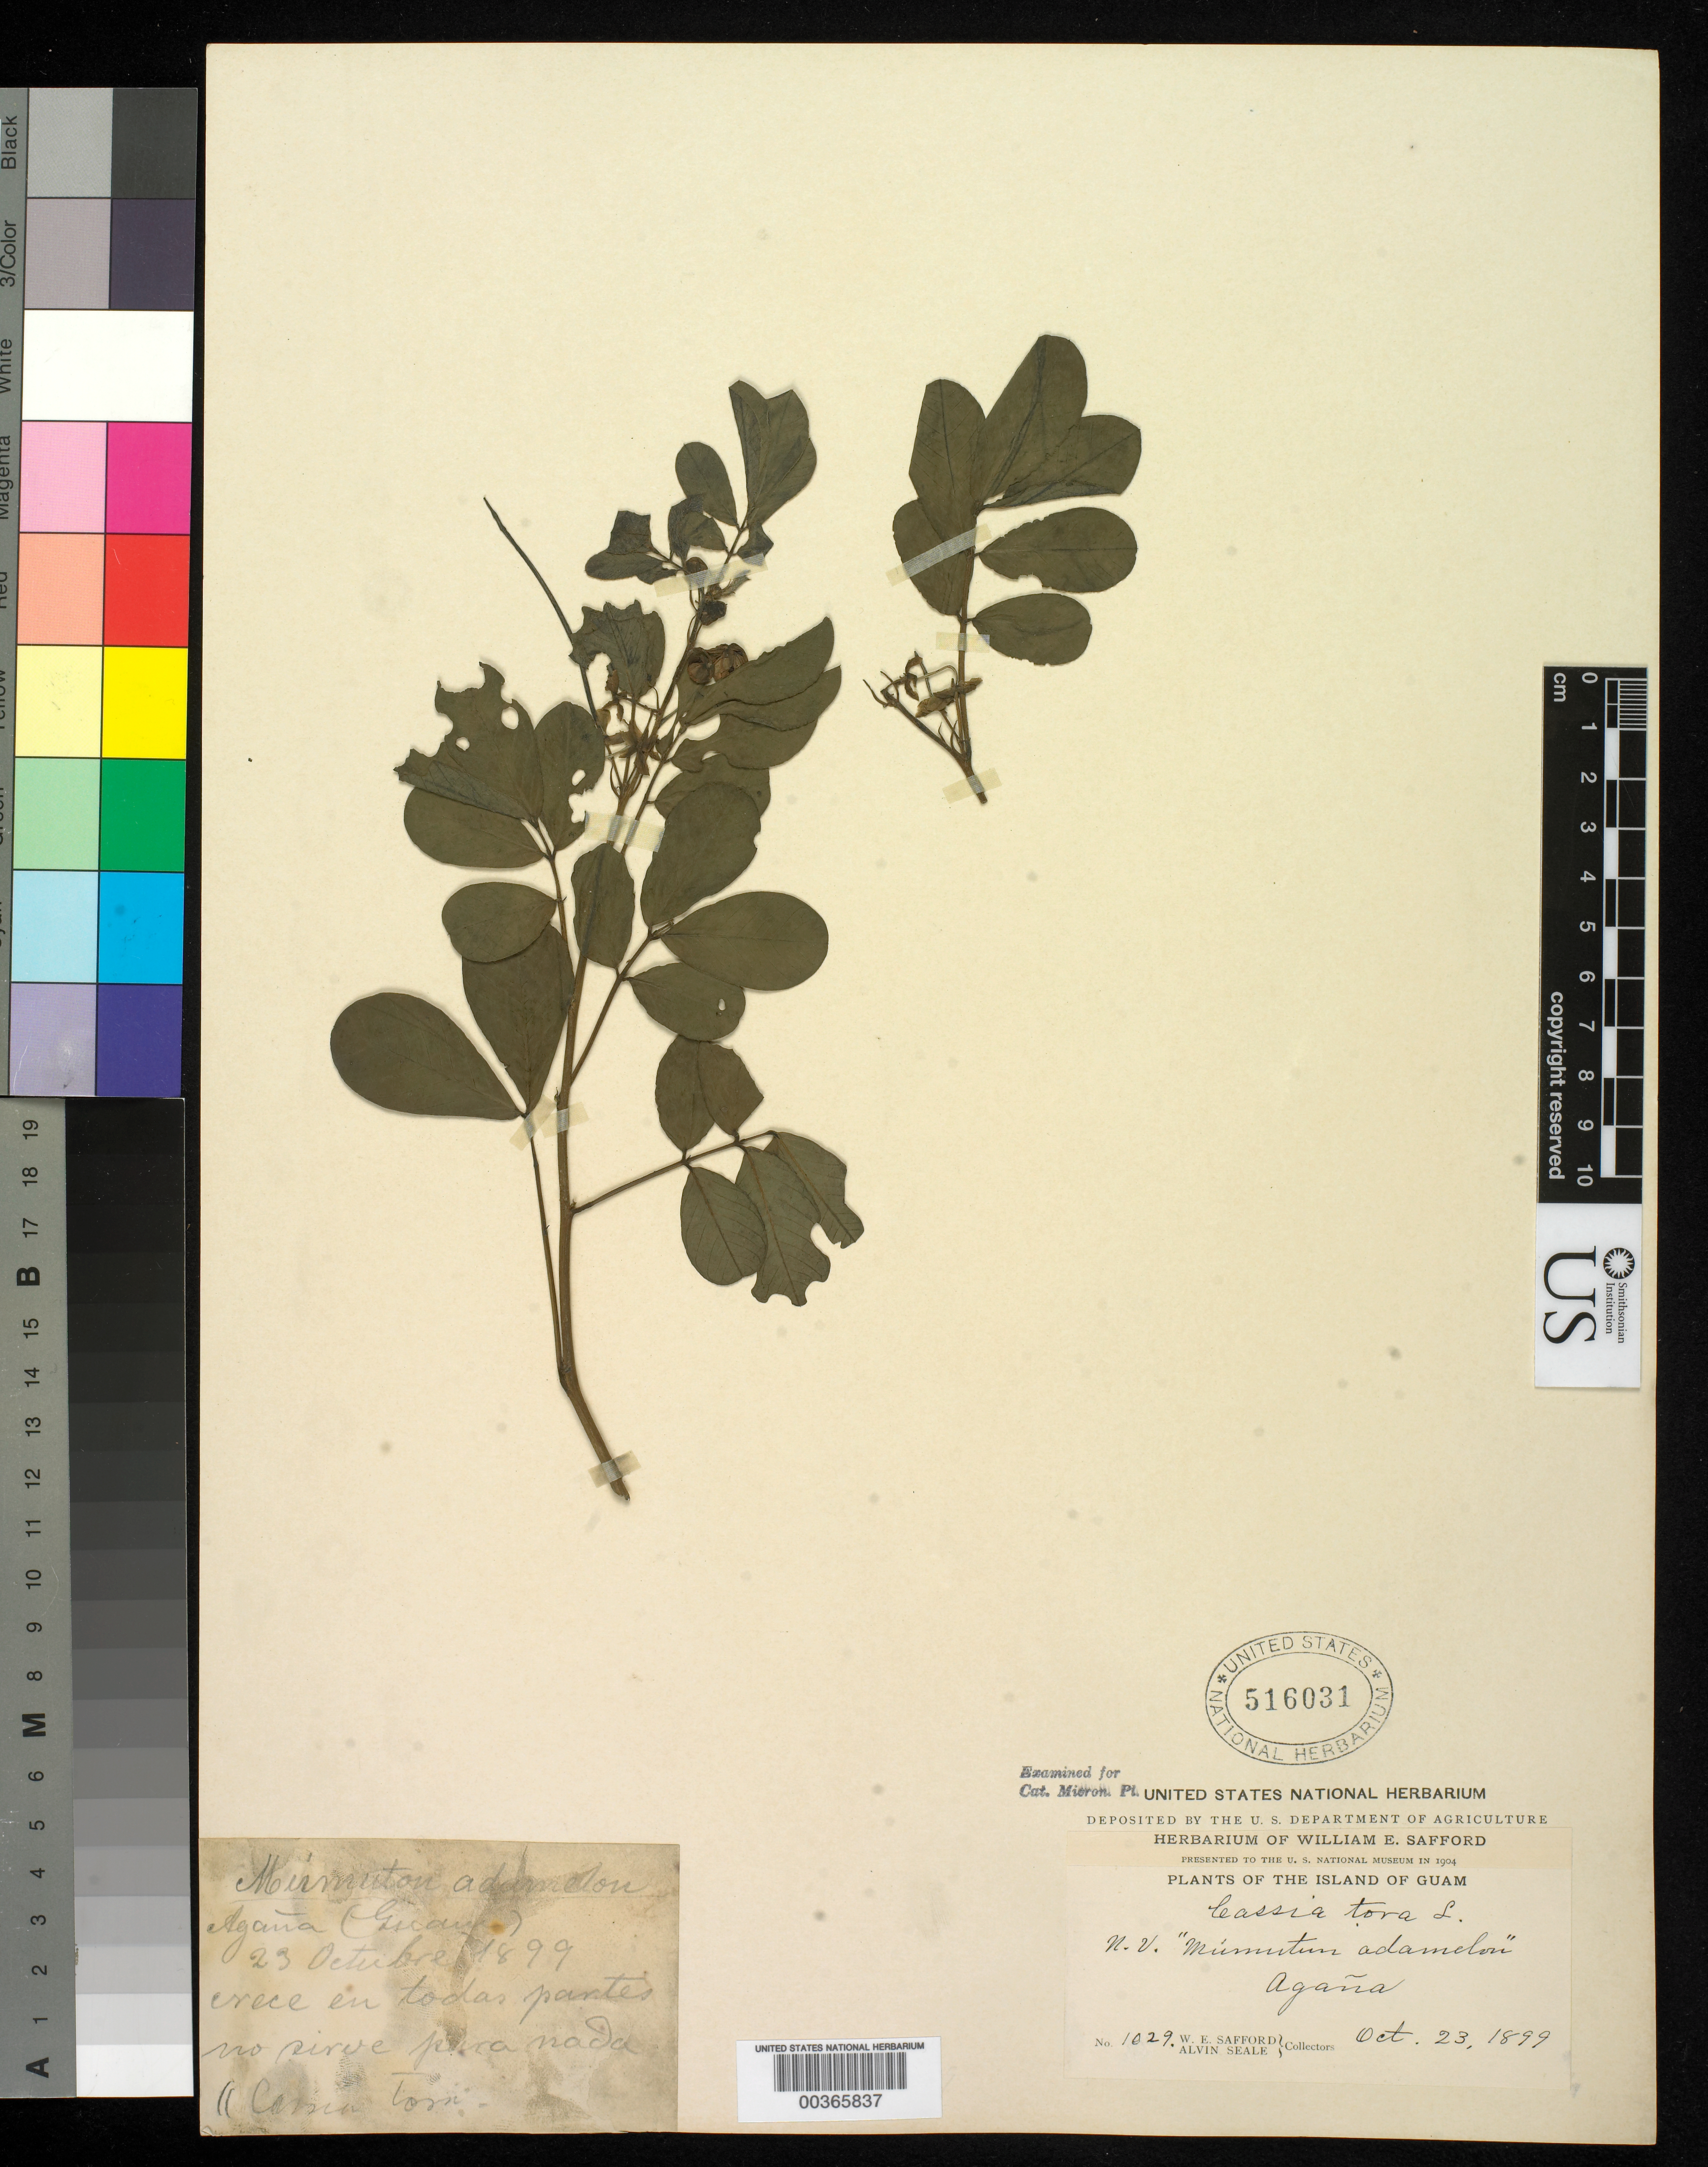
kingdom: Plantae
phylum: Tracheophyta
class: Magnoliopsida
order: Fabales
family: Fabaceae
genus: Senna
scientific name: Senna occidentalis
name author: (L.) Link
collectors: W. E. Safford & A. Seale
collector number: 1029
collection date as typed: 23 Oct 1899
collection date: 1899-10-23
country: Guam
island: Guam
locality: Agana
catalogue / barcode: US 516031